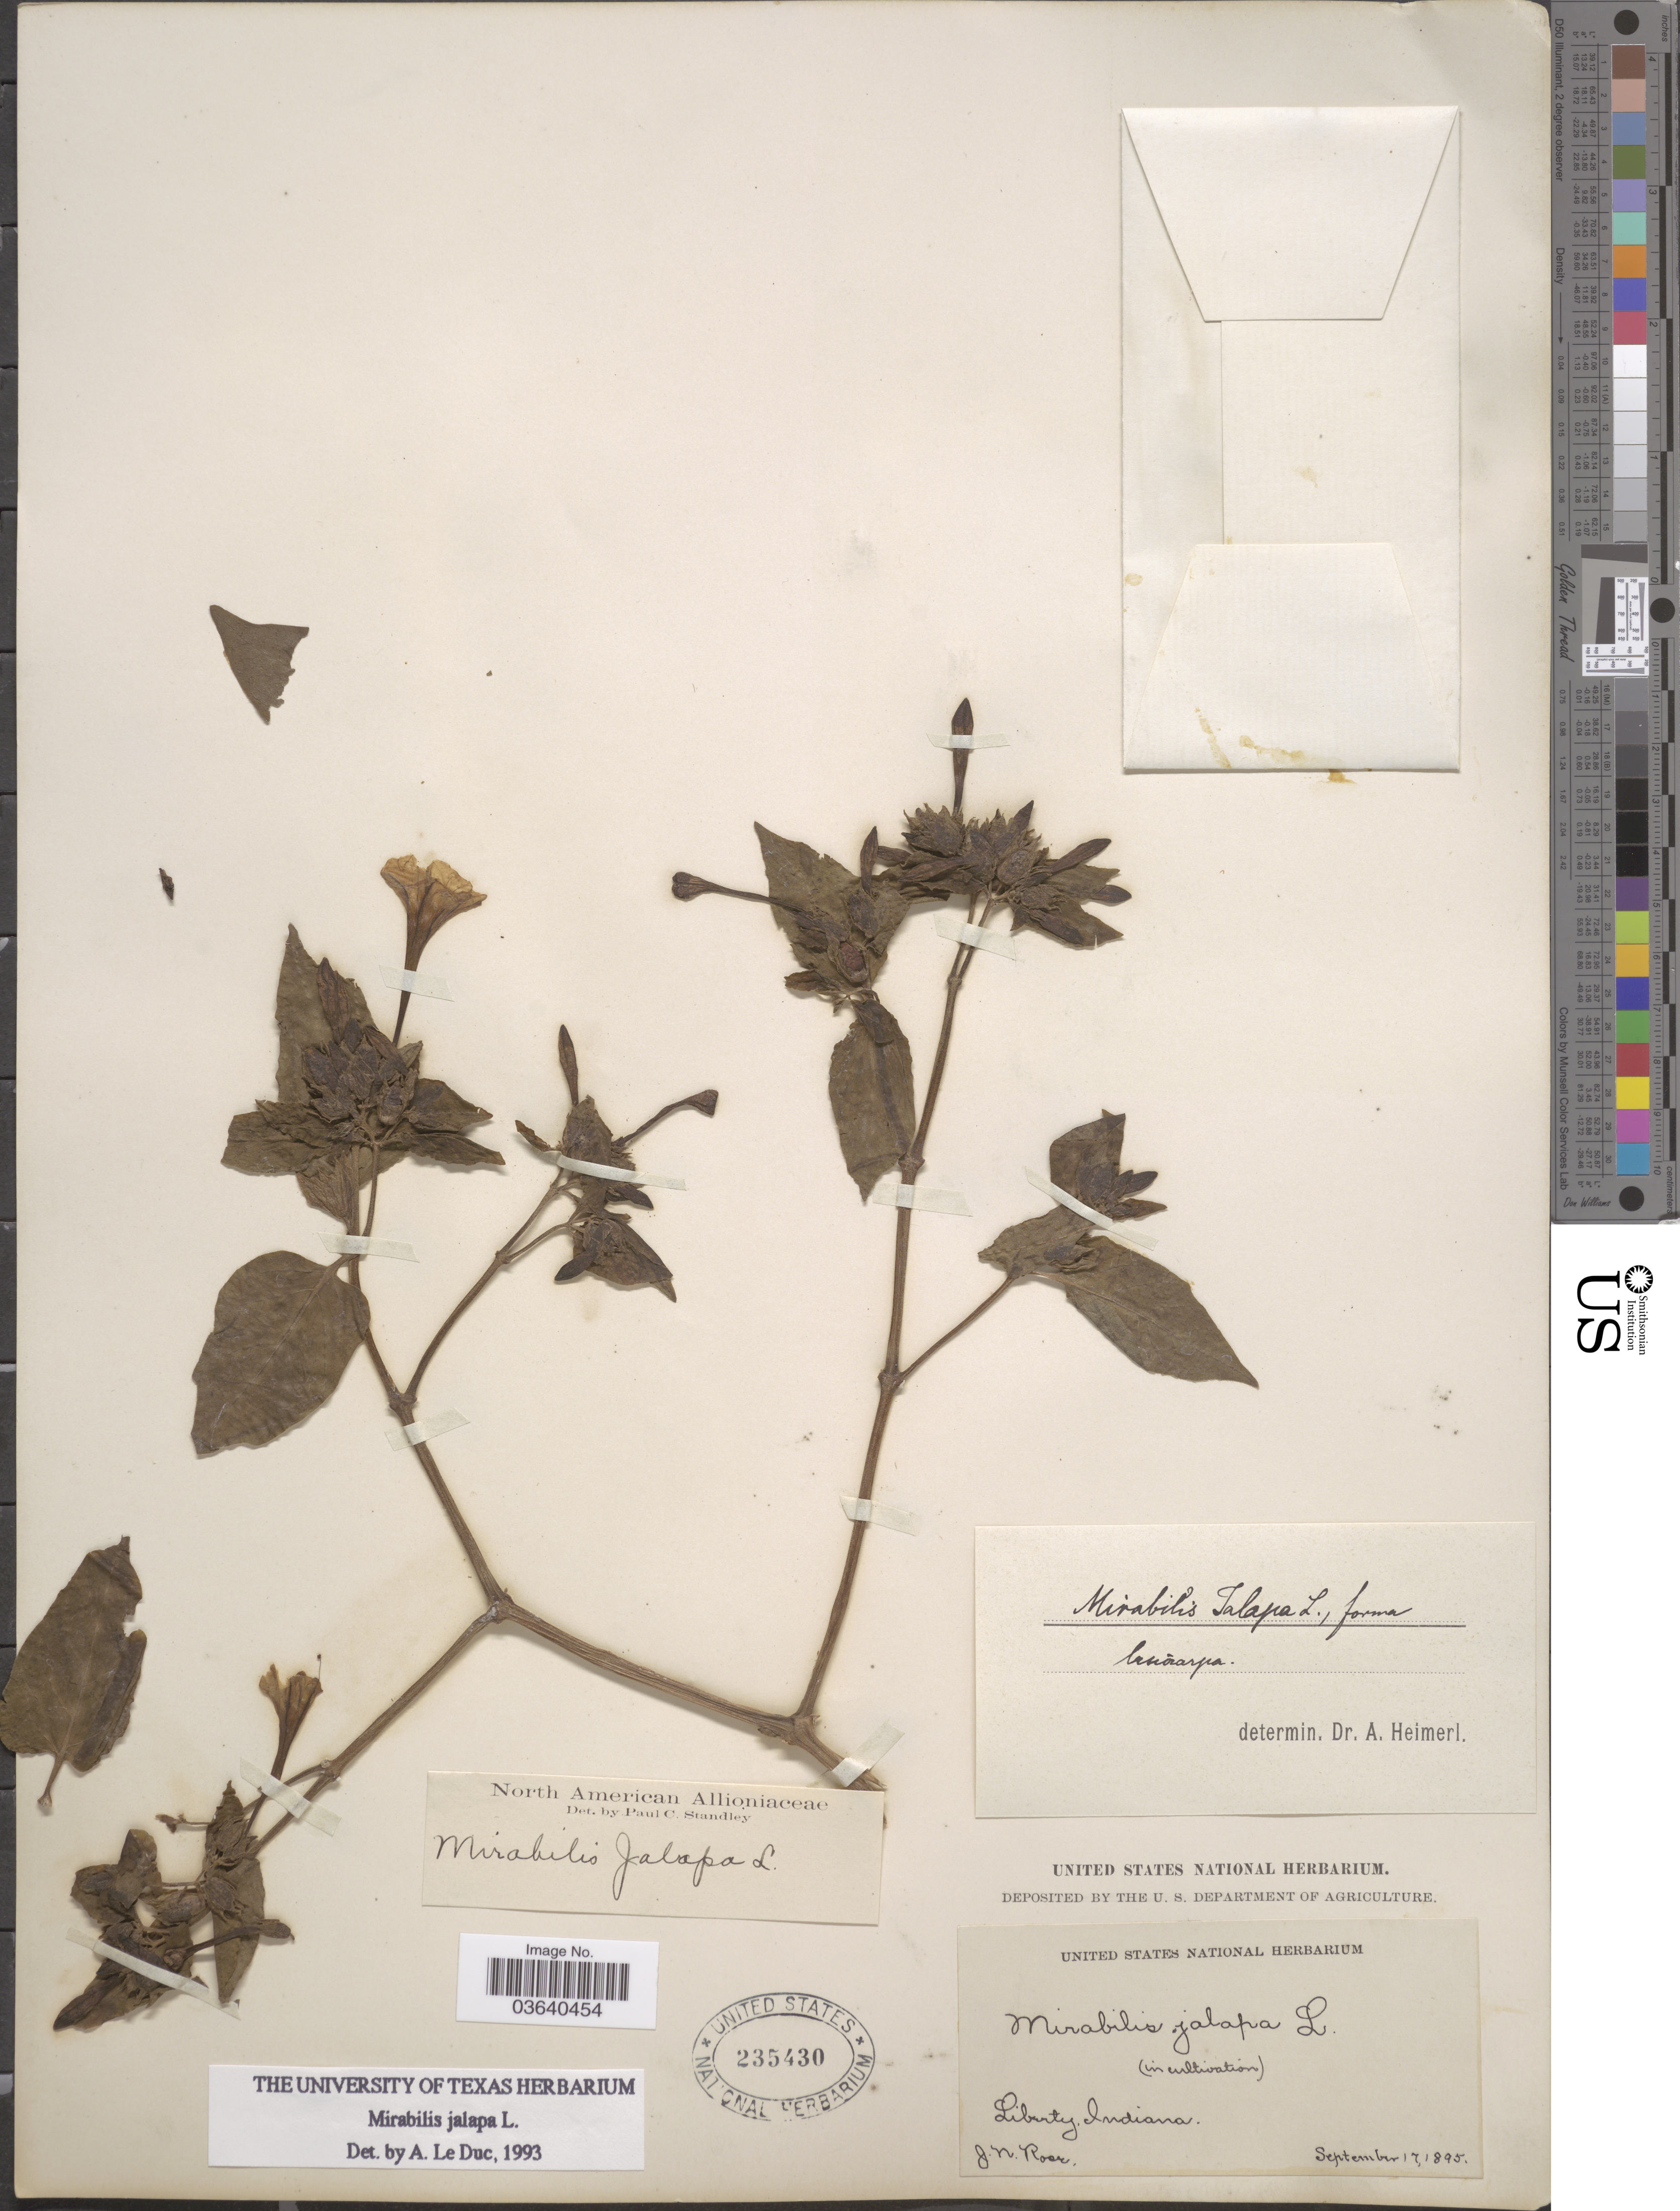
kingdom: Plantae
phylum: Tracheophyta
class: Magnoliopsida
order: Caryophyllales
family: Nyctaginaceae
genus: Mirabilis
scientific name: Mirabilis jalapa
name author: L.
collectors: J. N. Rose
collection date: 1895-09-17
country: United States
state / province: Indiana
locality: Liberty.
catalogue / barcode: US 235430